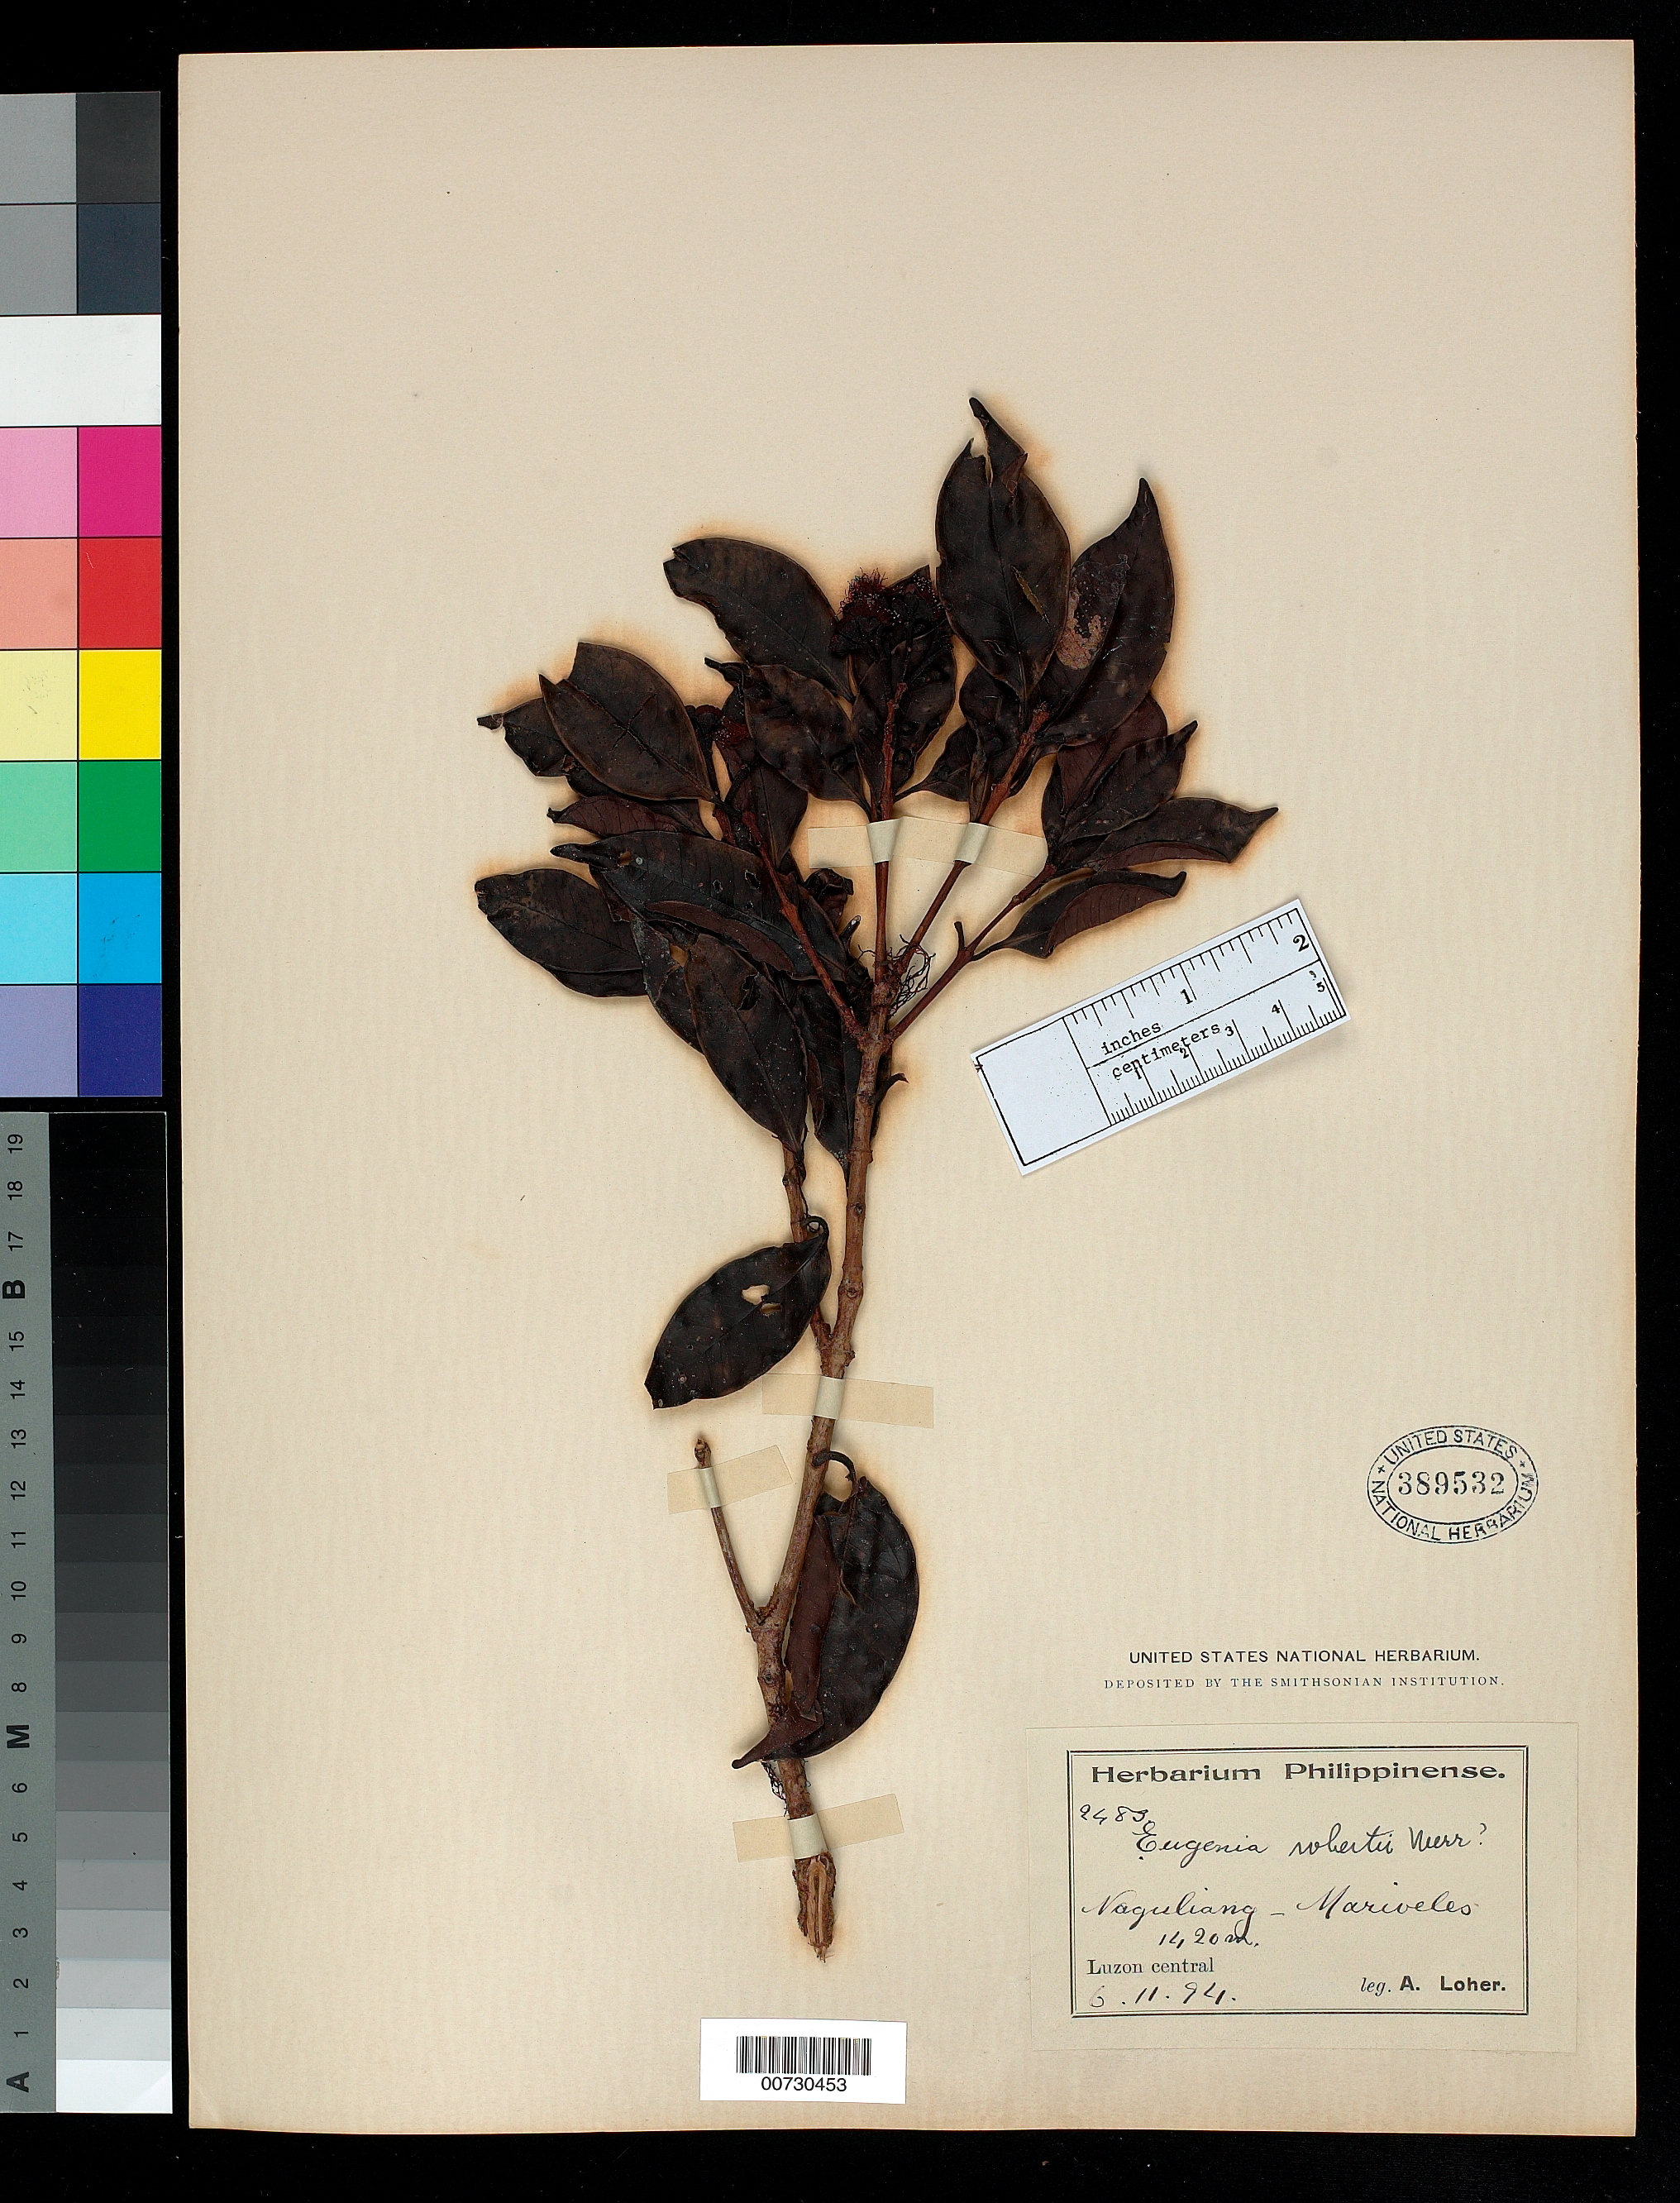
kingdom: Plantae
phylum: Tracheophyta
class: Magnoliopsida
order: Myrtales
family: Myrtaceae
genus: Syzygium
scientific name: Syzygium sp.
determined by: Strong, Mark T., (BOT), Smithsonian Institution - National Museum of Natural History (UNITED STATES)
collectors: A. Loher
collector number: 2483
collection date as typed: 06 Nov 1894 or 11 Jun 1894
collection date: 1894-06-11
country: Philippines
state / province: Central Luzon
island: Luzon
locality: Naguliang - Mariveles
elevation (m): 1420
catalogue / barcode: US 389532